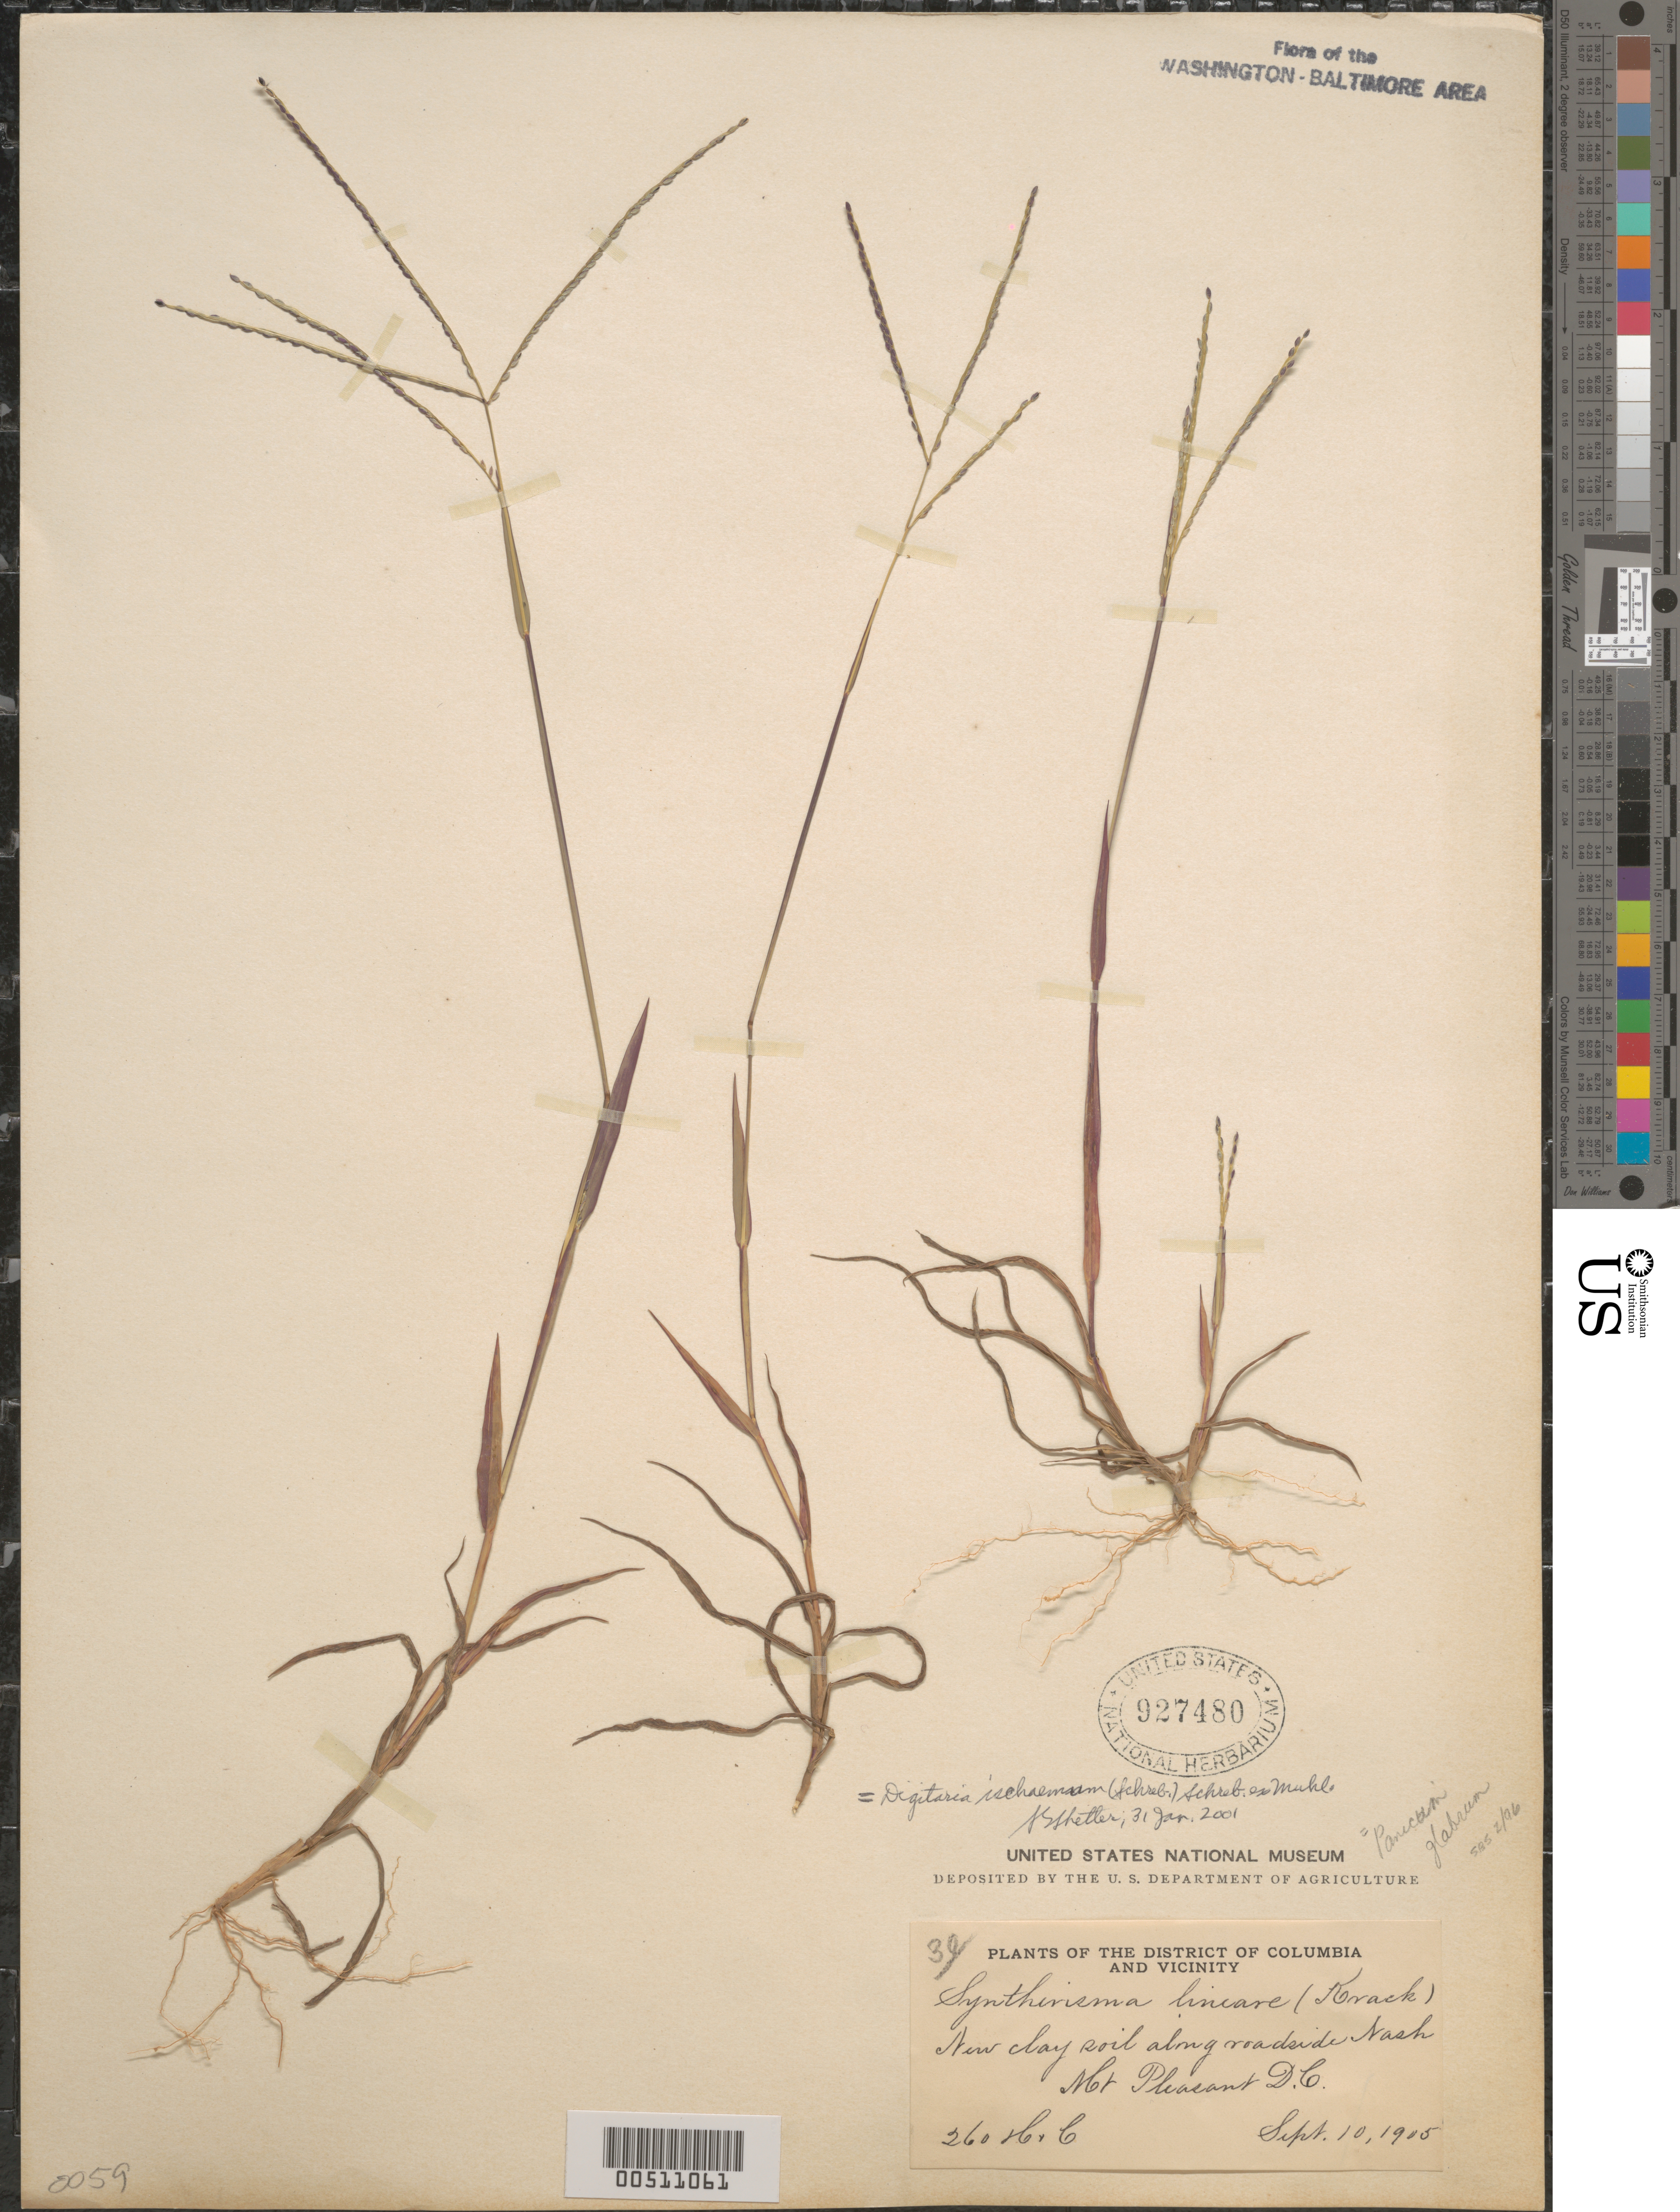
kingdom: Plantae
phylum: Tracheophyta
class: Liliopsida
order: Poales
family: Poaceae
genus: Digitaria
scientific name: Digitaria ischaemum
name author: (Schreber) Schreber ex Muhl.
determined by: Shetler, Stanwyn G., (US), NMNH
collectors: A. S. Hitchcock & A. Chase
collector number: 260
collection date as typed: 10 Sep 1915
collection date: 1915-09-10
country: United States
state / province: District of Columbia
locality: Mt. Pleasant, Washington DC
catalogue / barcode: US 927480